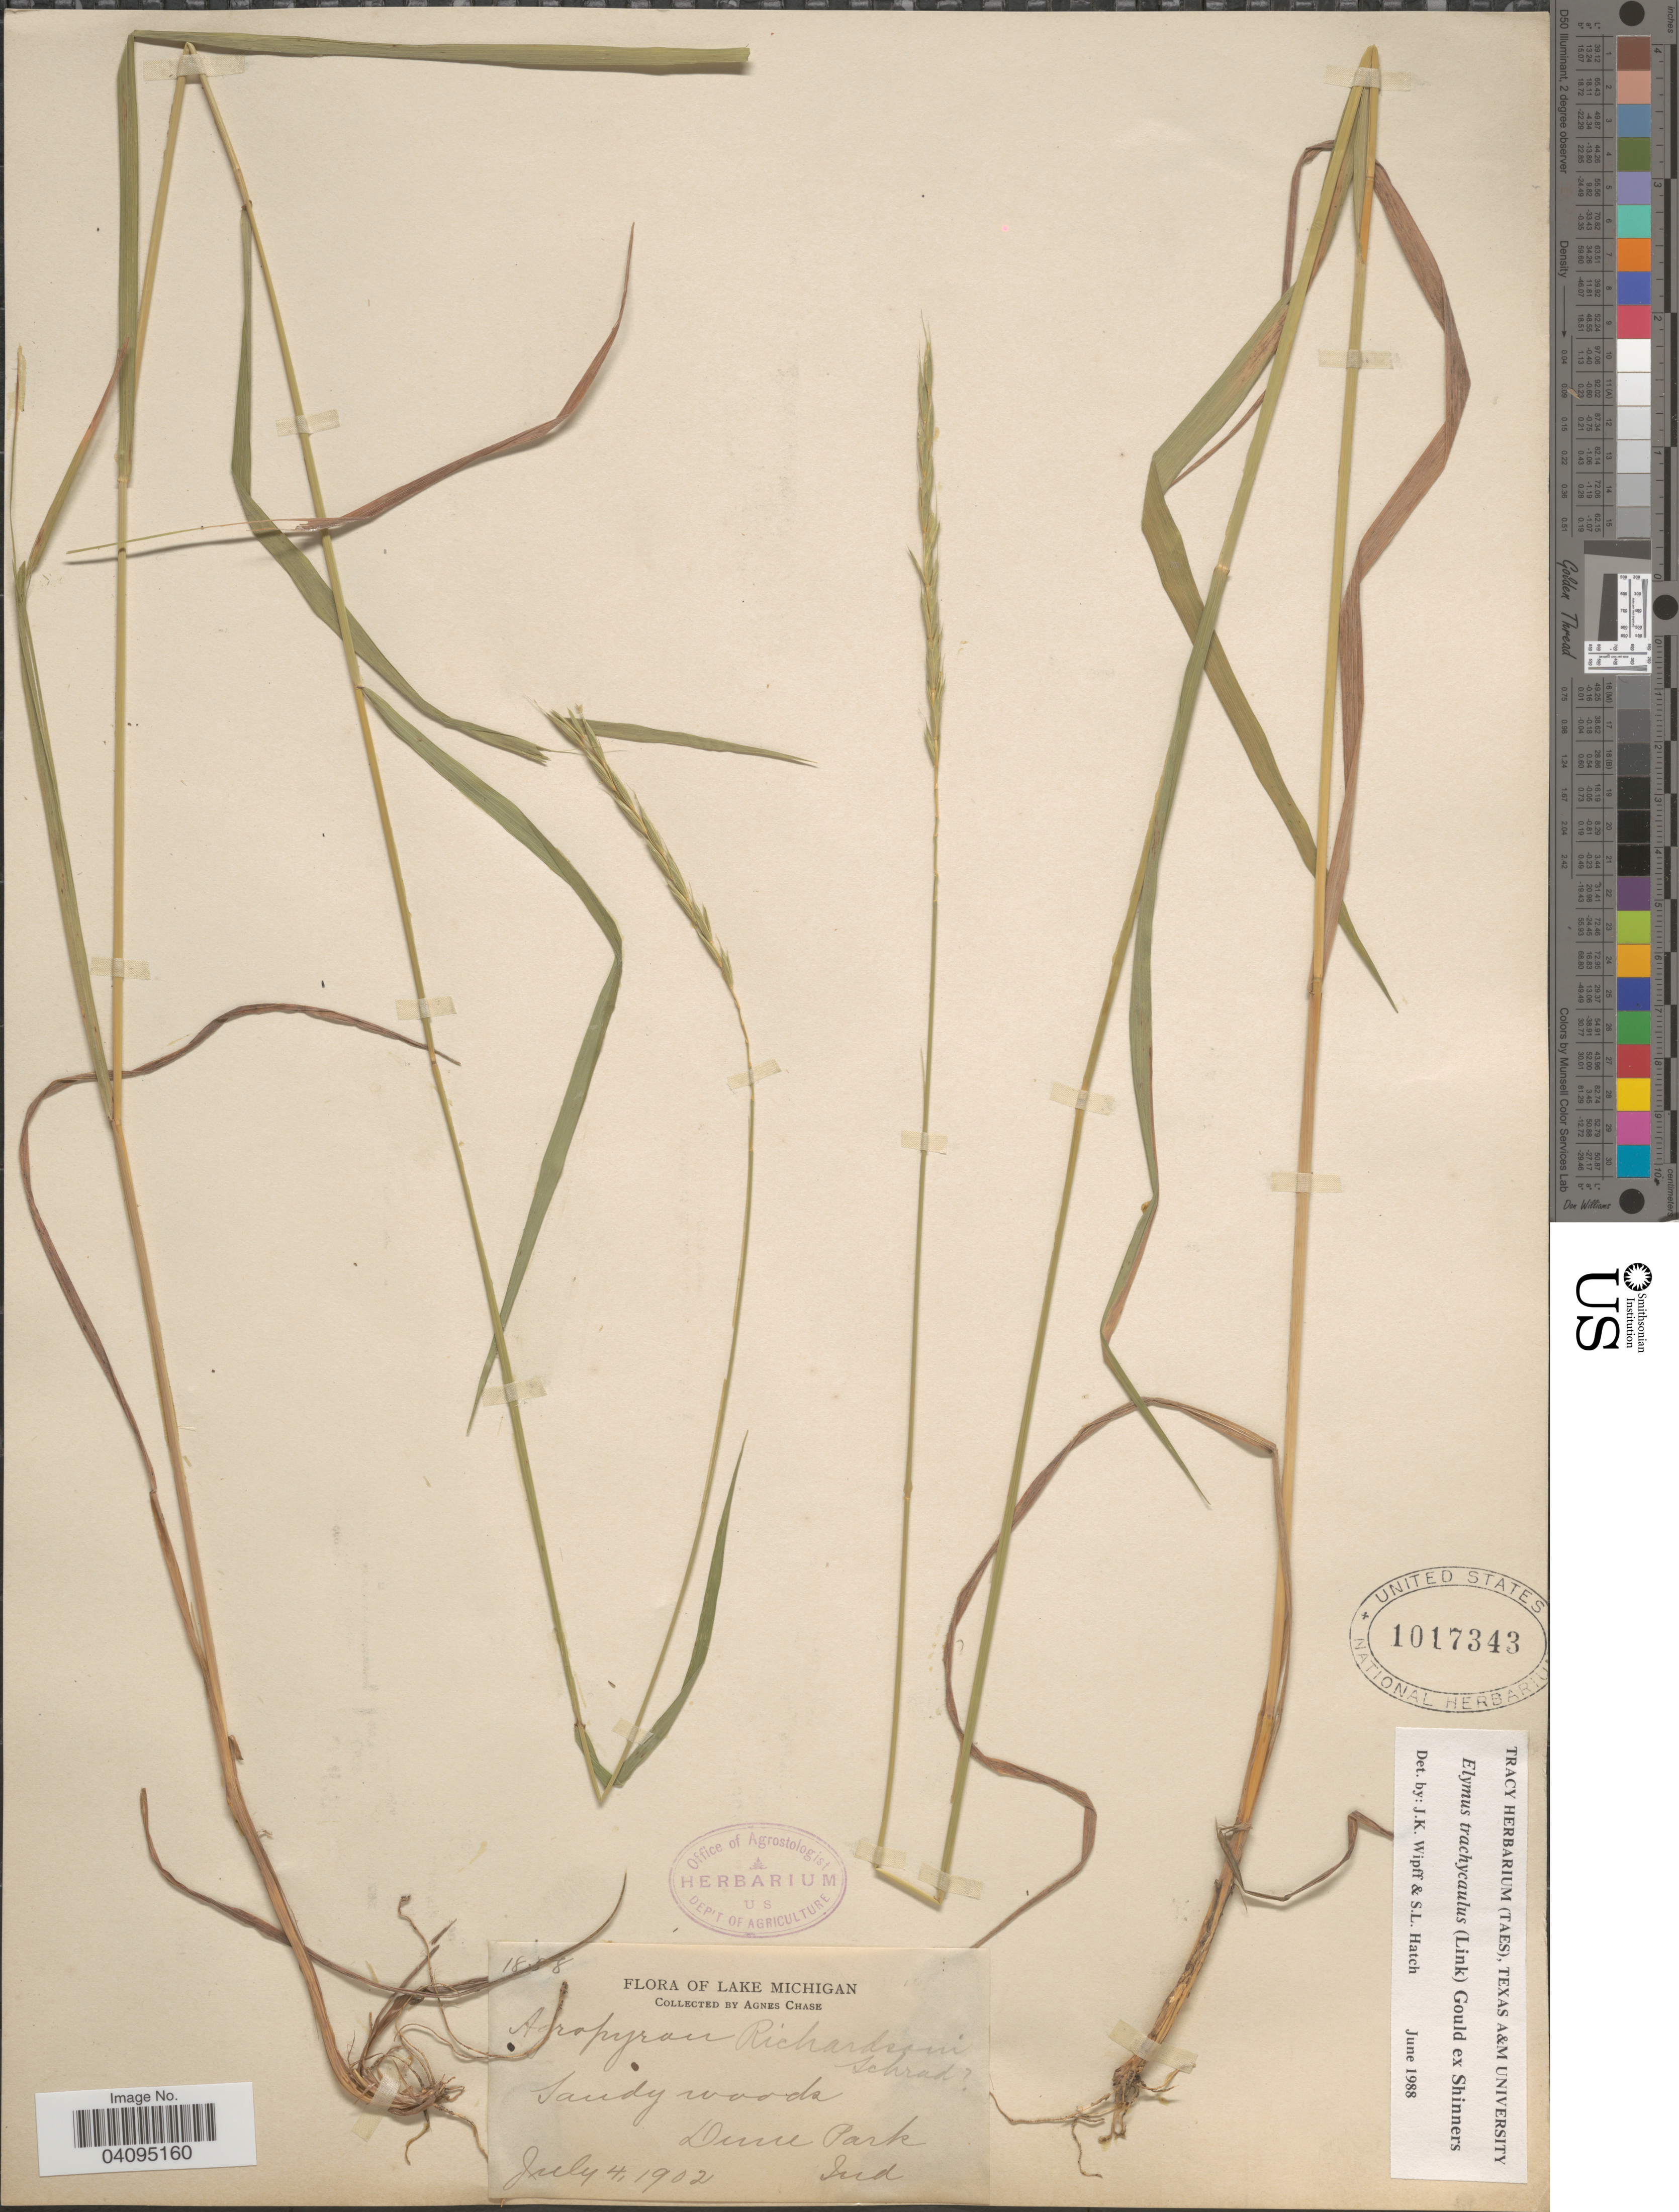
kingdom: Plantae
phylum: Tracheophyta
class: Liliopsida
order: Poales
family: Poaceae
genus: Elymus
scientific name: Elymus trachycaulus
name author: (Link) Gould ex Shinners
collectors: A. Chase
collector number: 18!8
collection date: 1902-07-04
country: United States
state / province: Indiana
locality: Lake Michigan. Sandy woods. Dune Park. Ind.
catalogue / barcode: US 1017343